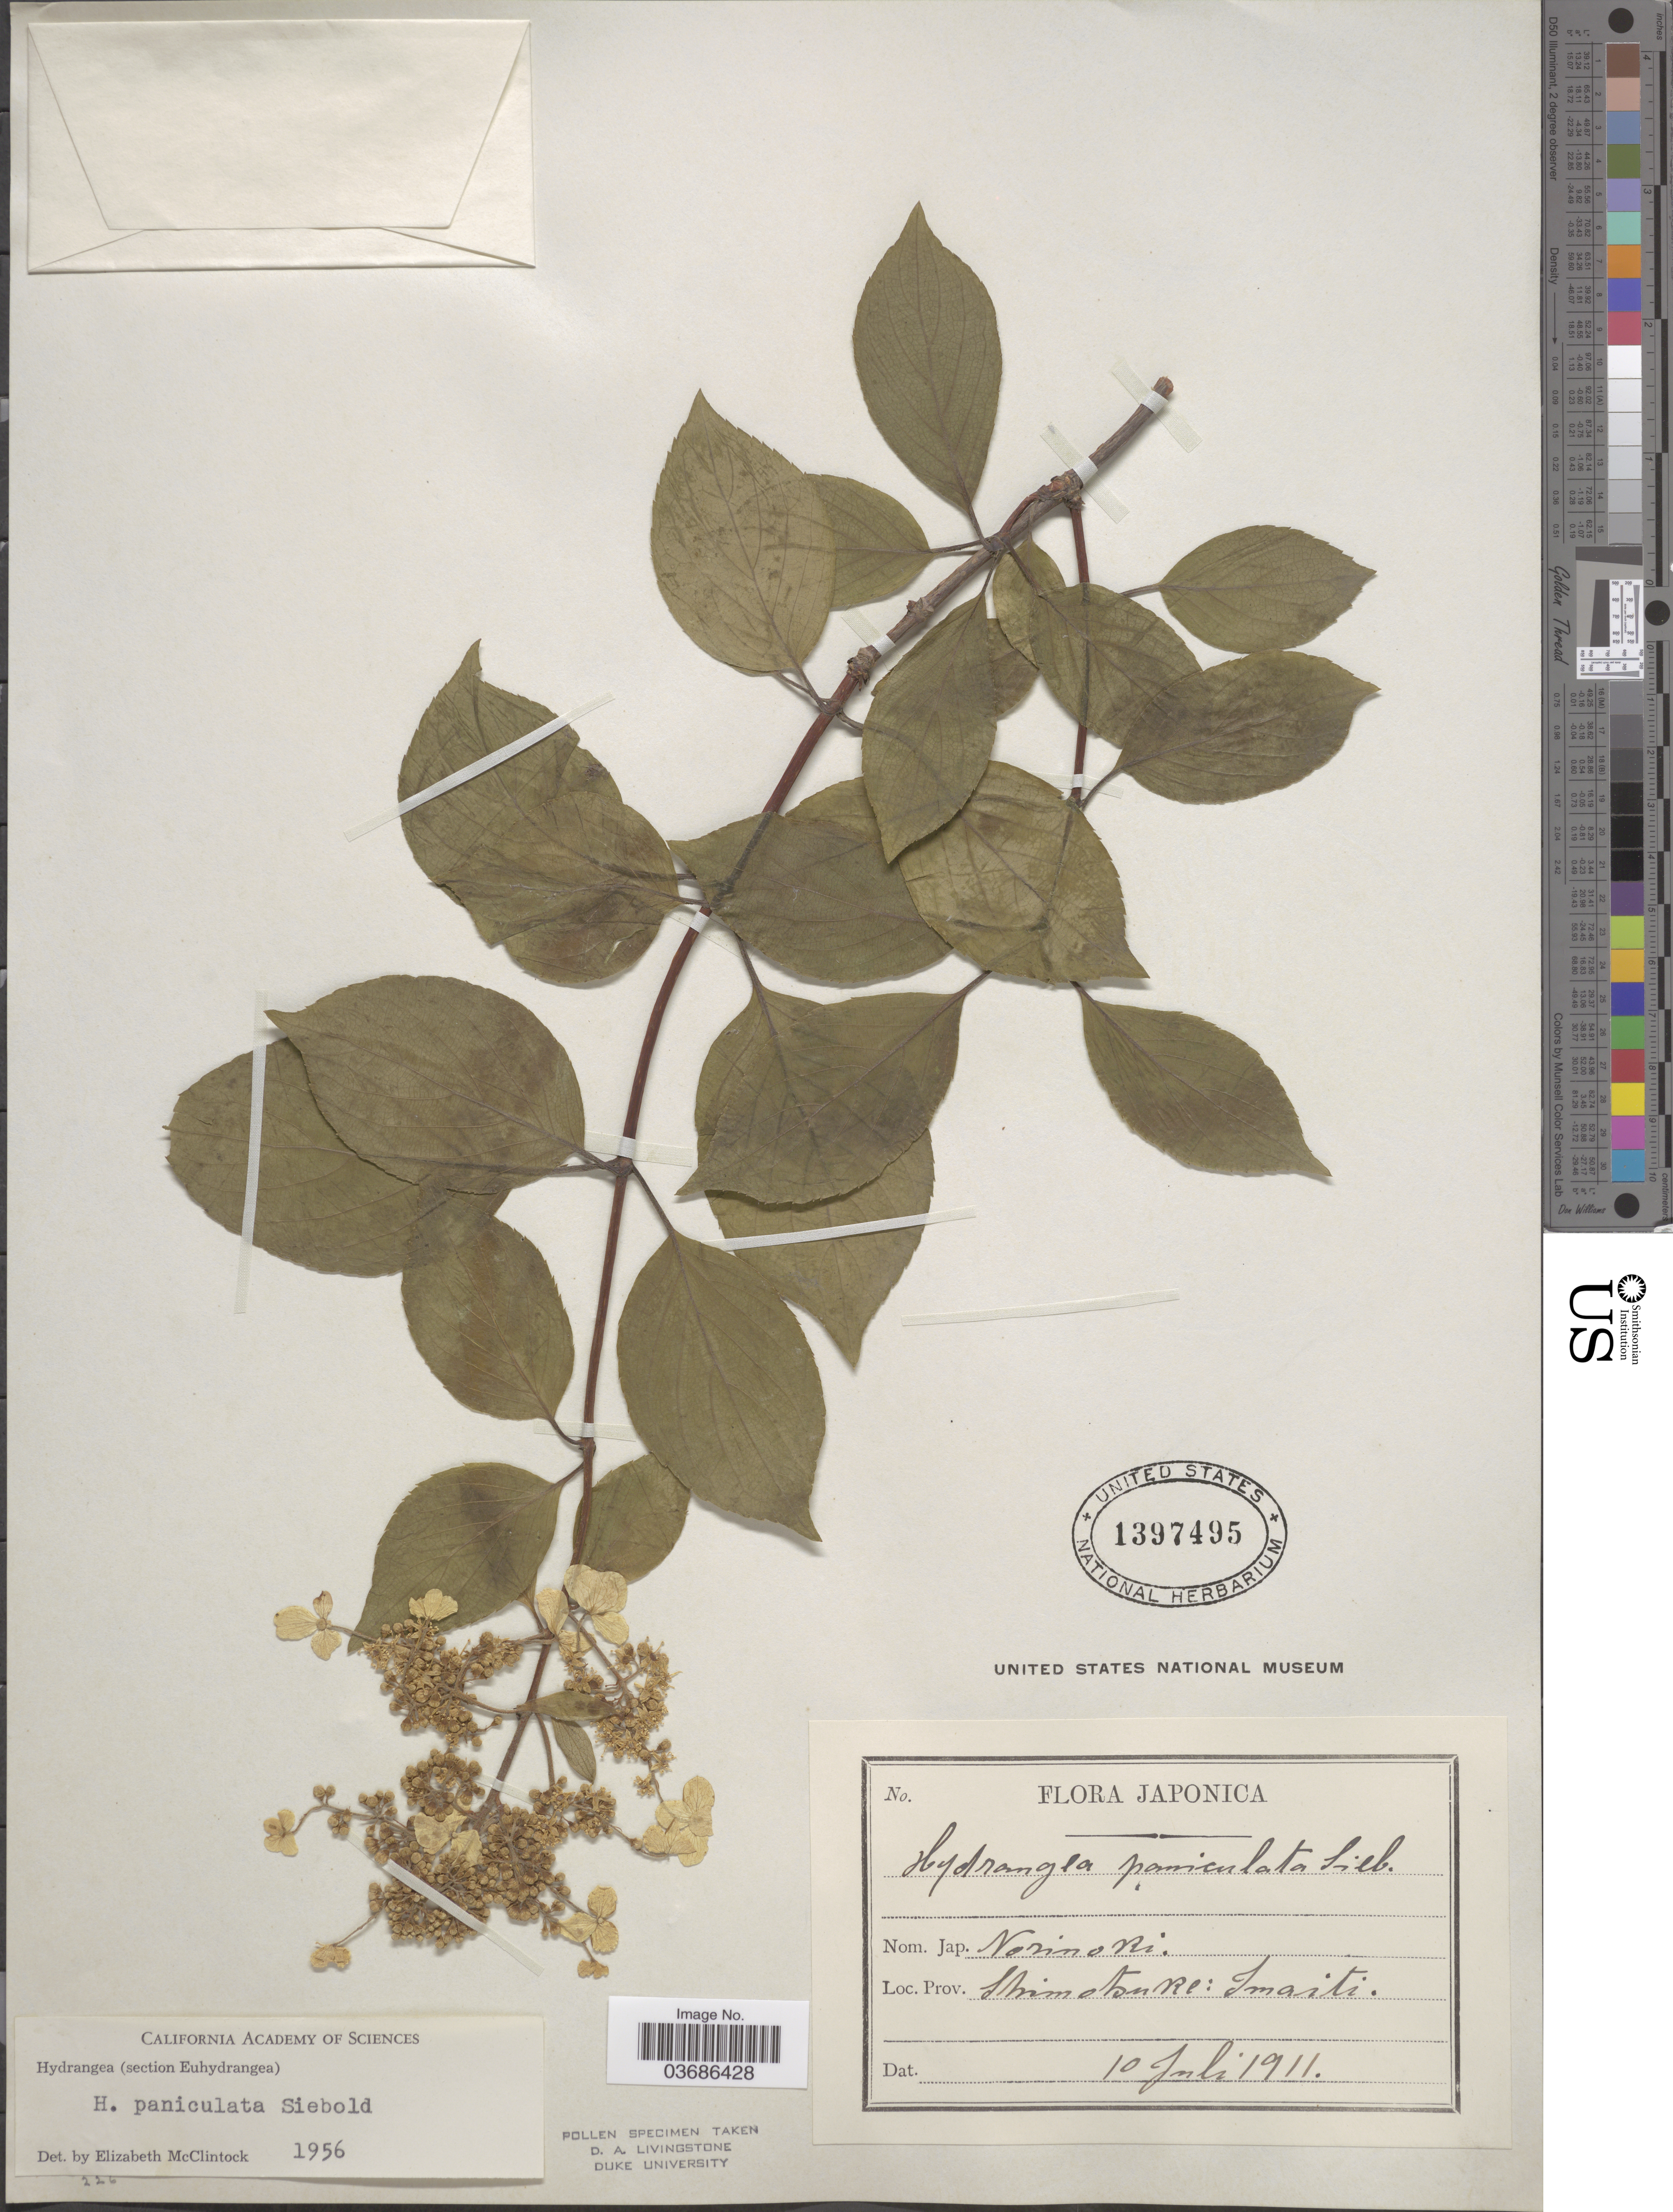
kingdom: Plantae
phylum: Tracheophyta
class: Magnoliopsida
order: Cornales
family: Hydrangeaceae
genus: Hydrangea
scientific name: Hydrangea paniculata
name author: Siebold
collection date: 1911-07-10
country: Japan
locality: Shimotsuke: Imaiti.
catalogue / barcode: US 1397495